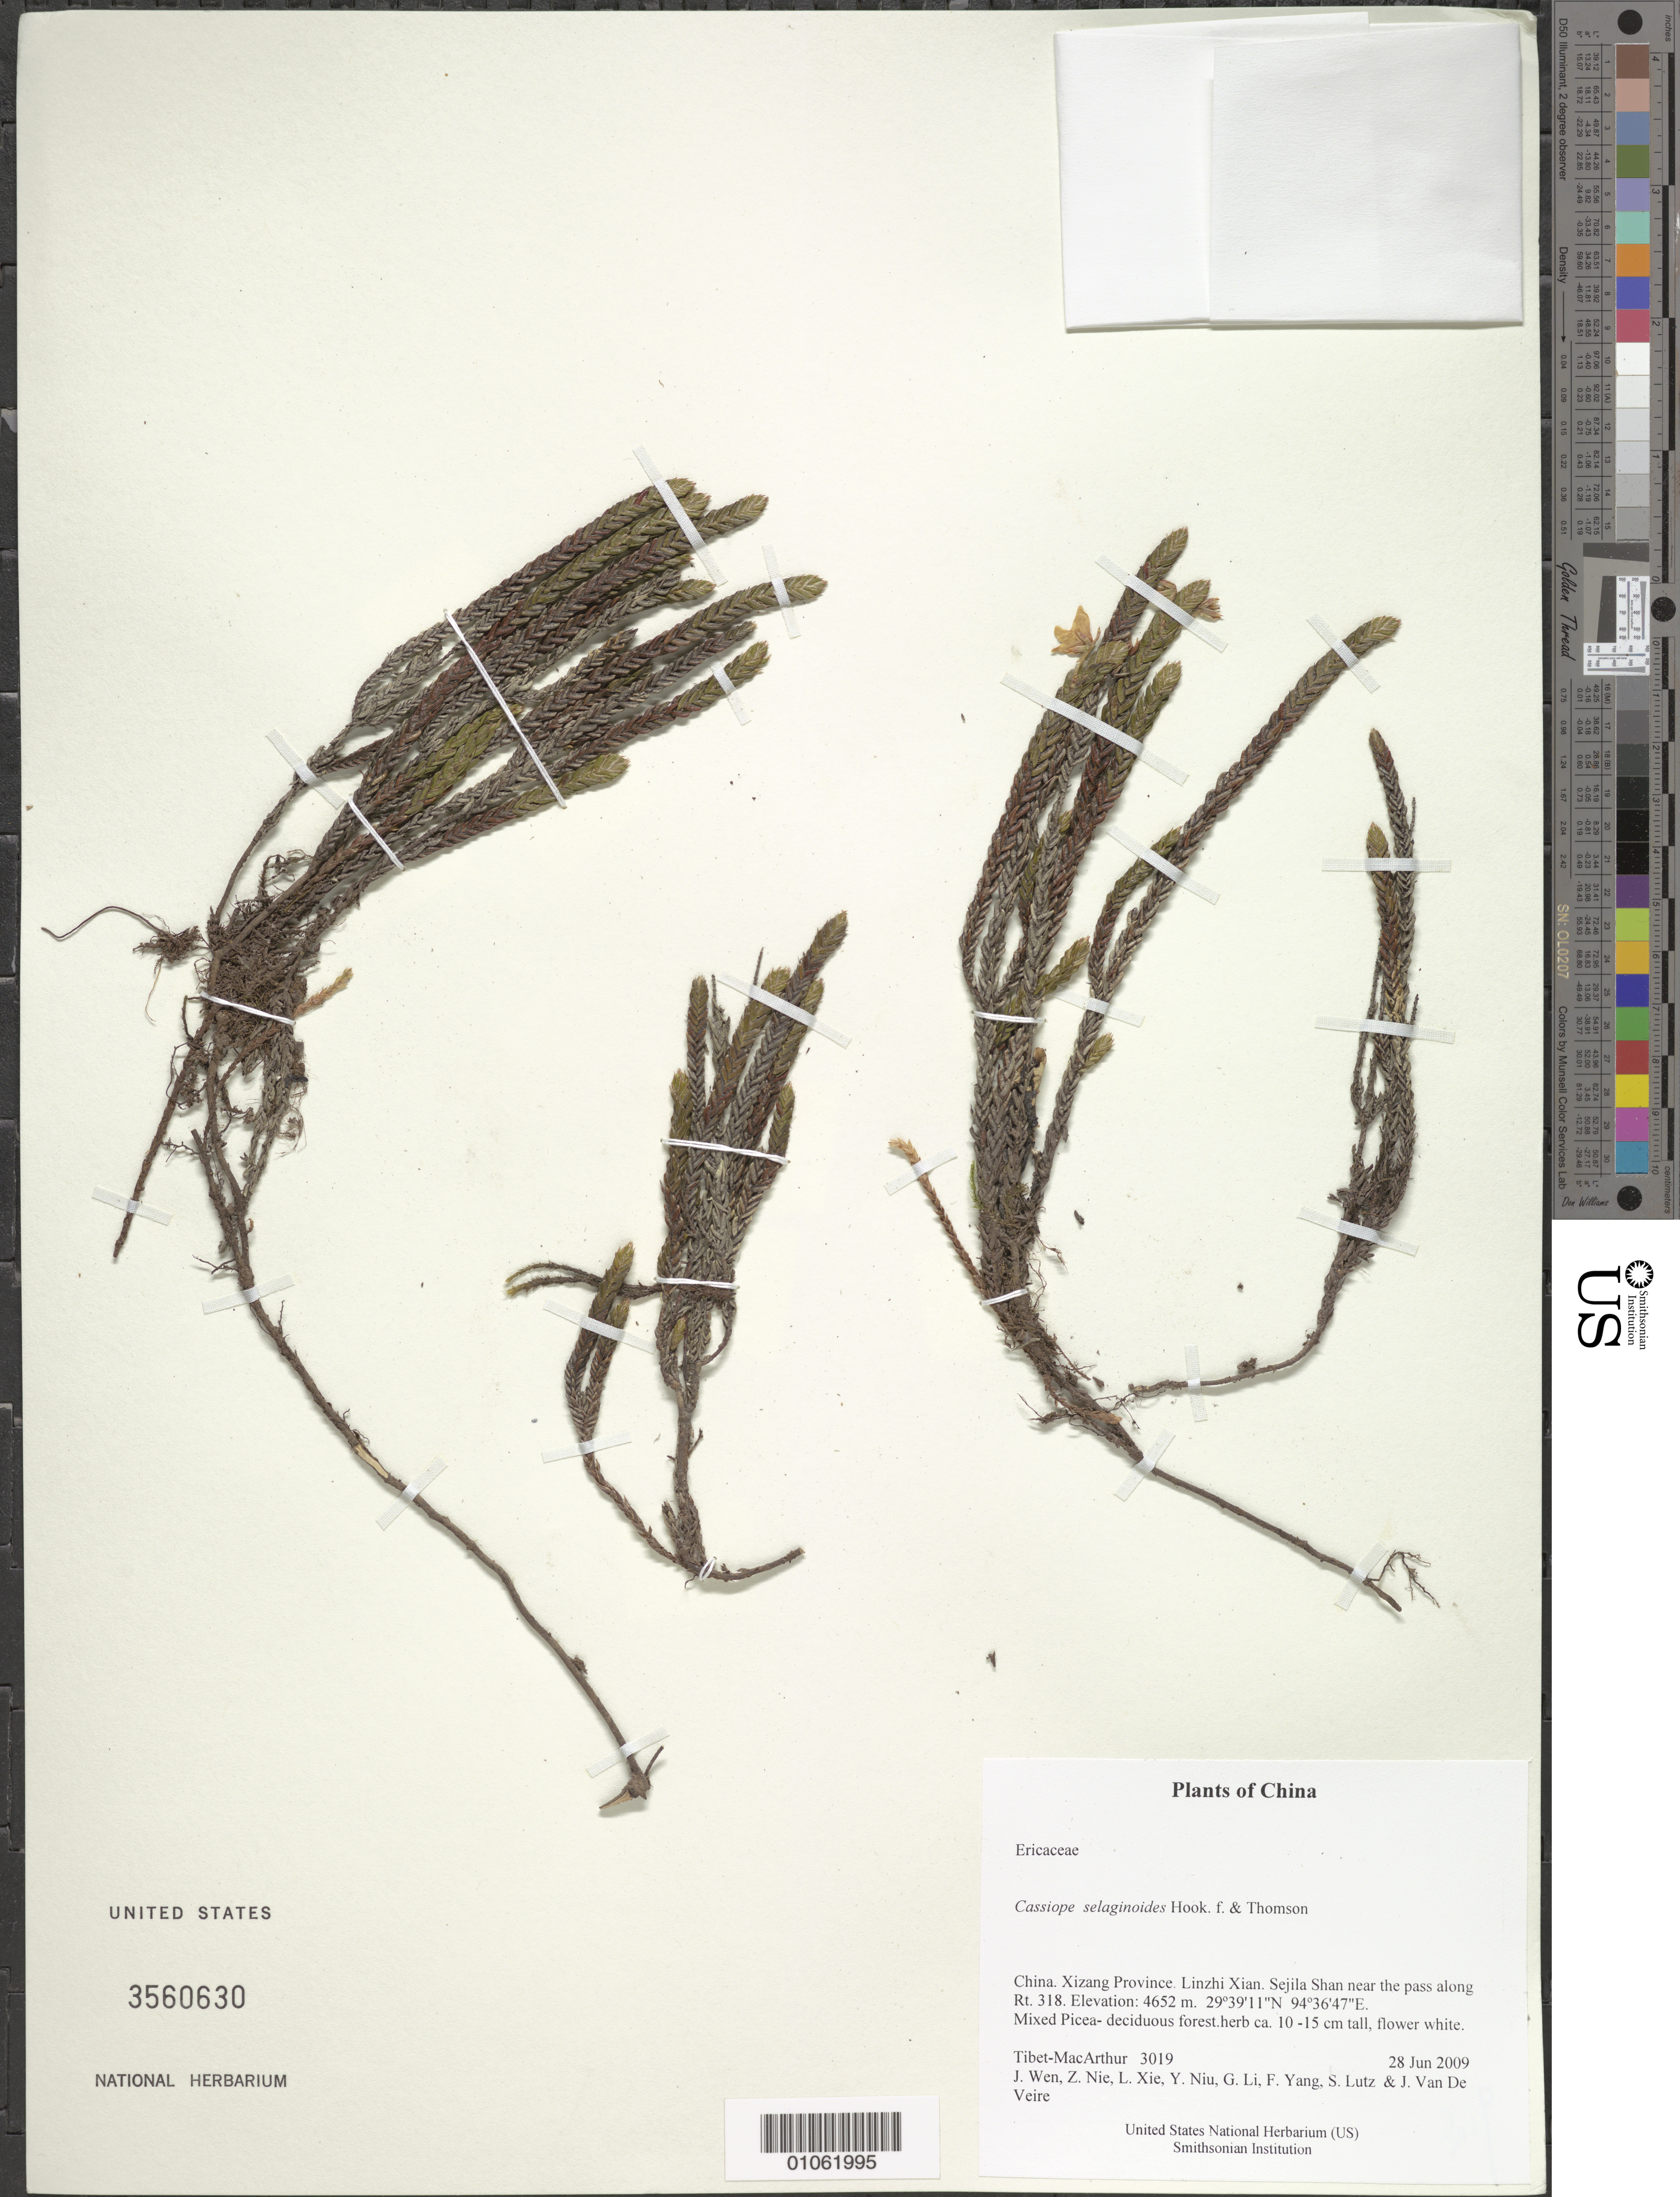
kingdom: Plantae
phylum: Tracheophyta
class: Magnoliopsida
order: Ericales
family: Ericaceae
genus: Cassiope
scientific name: Cassiope selaginoides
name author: Hook. f. & Thomson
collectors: Tibet-MacArthur, J. Wen, Z. Nie, L. Xie, Y. Niu, G. Li, F. Yang, S. Lutz & J. Van De Veire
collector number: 3019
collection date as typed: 28 Jun 2009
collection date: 2009-06-28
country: China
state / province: Xizang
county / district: Linzhi Xian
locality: Sejila Shan near the pass along Rt. 318.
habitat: Mixed Picea- deciduous forest.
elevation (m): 4652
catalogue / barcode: US 3560630